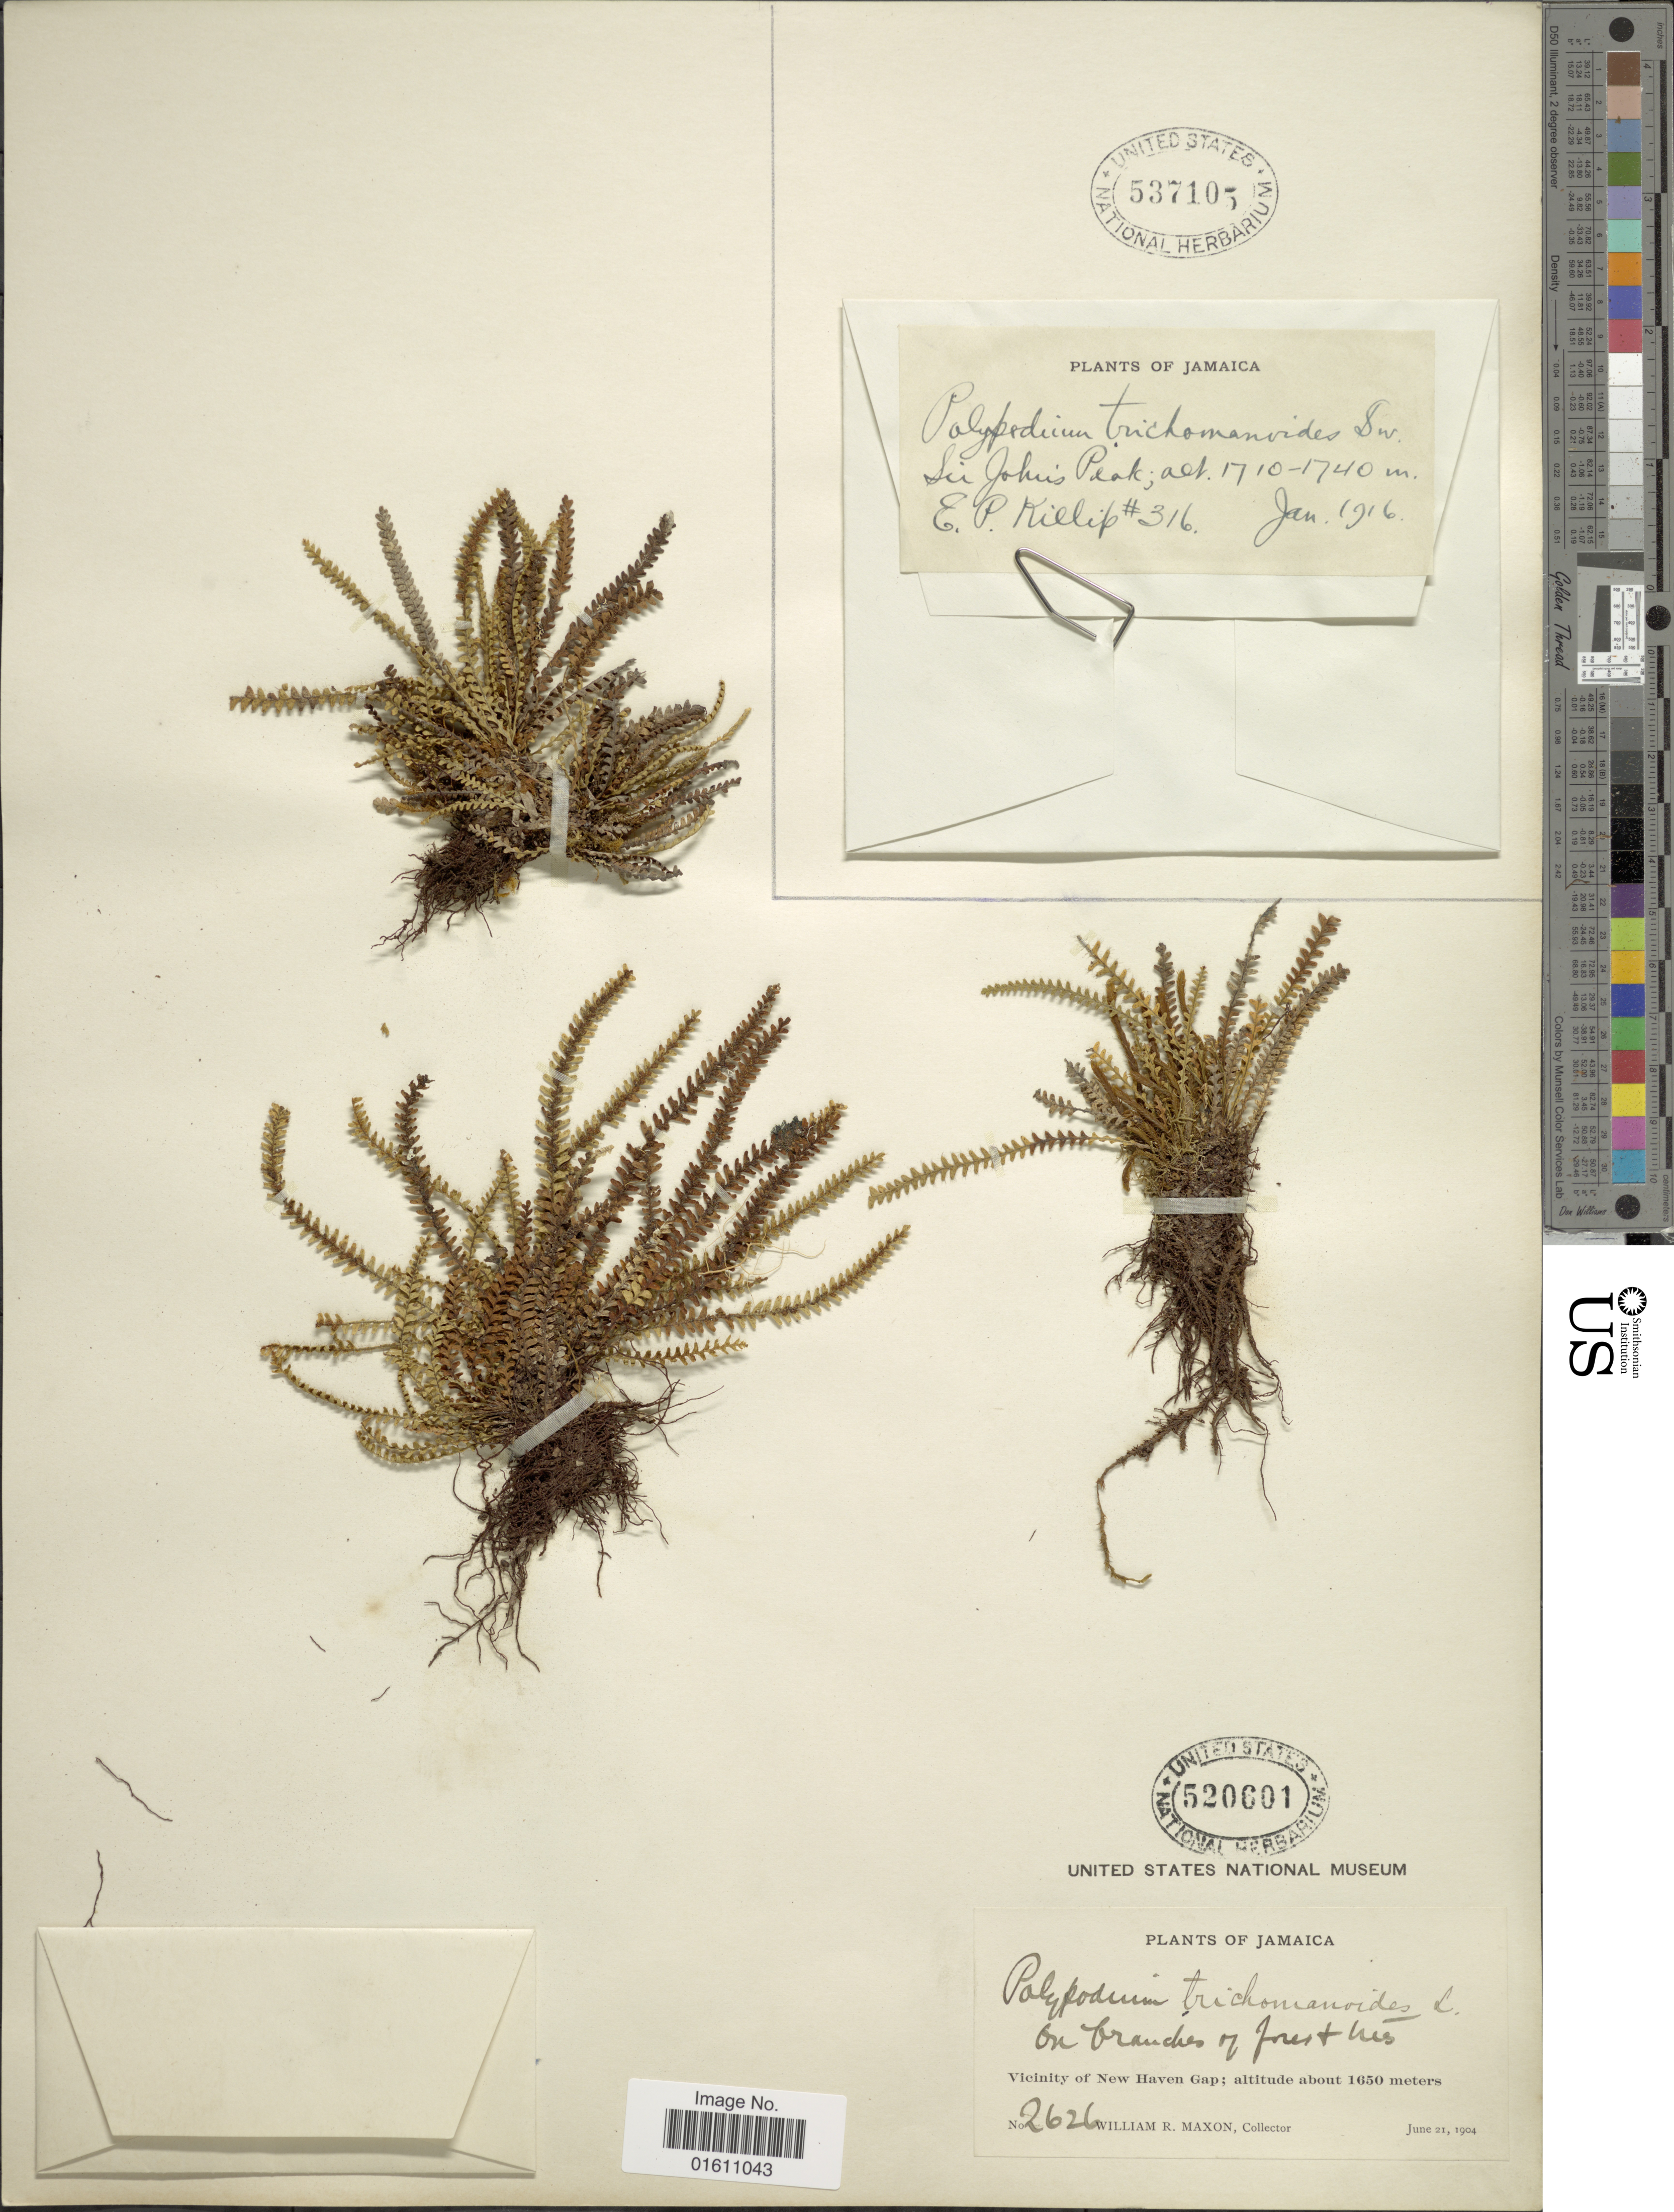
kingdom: Plantae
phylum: Tracheophyta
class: Polypodiopsida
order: Polypodiales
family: Polypodiaceae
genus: Moranopteris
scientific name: Moranopteris trichomanoides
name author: (Sw.) R. Y. Hirai & J. Prado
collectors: W. R. Maxon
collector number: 2626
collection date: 1904-06-21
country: Jamaica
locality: Vicinity of New Haven Gap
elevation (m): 1650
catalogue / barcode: US 520601-2